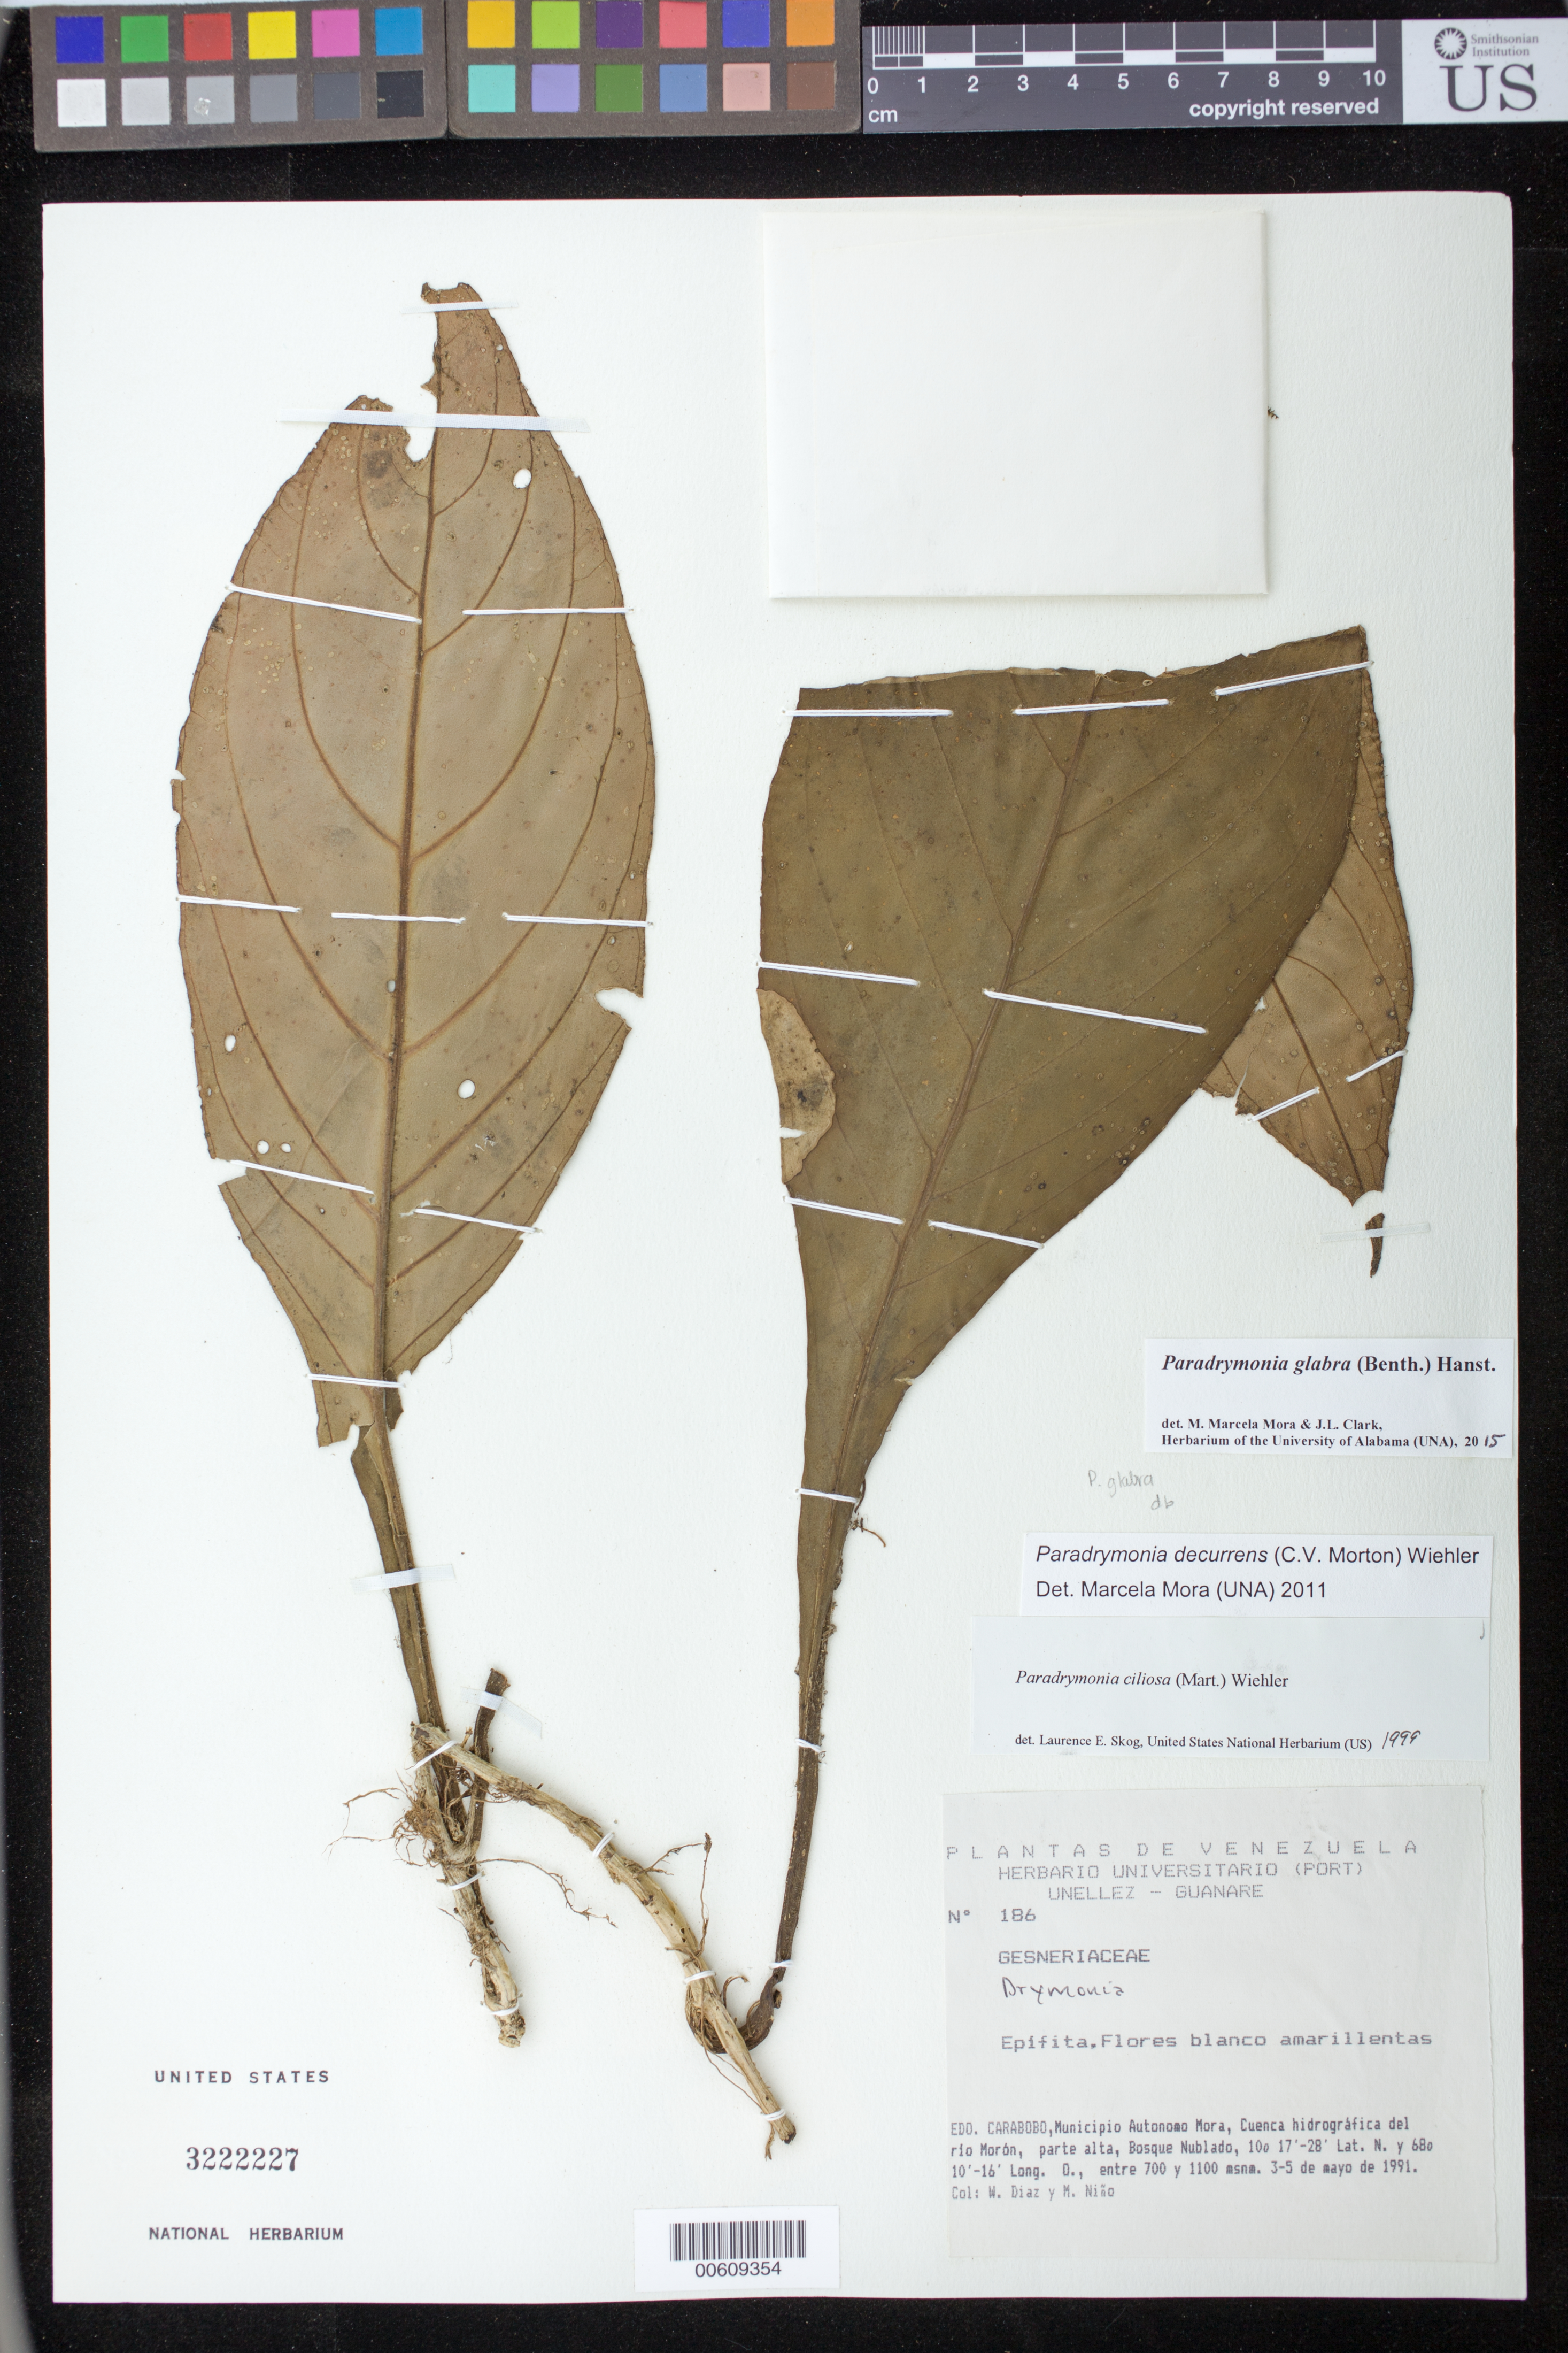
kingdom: Plantae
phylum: Tracheophyta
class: Magnoliopsida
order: Lamiales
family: Gesneriaceae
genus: Paradrymonia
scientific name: Paradrymonia glabra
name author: (Benth.) Hanst.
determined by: Mora, M. M.; Clark, J. L.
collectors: W. Díaz P. & S. M. Niño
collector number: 186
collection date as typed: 3-5 May 1991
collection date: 1991-05-03/1991-05-05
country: Venezuela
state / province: Carabobo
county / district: Juan José Mora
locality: Cuenca hidrográfica del rio Morón, parte alta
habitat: Bosqeu nublado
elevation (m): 700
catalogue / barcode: US 3222227